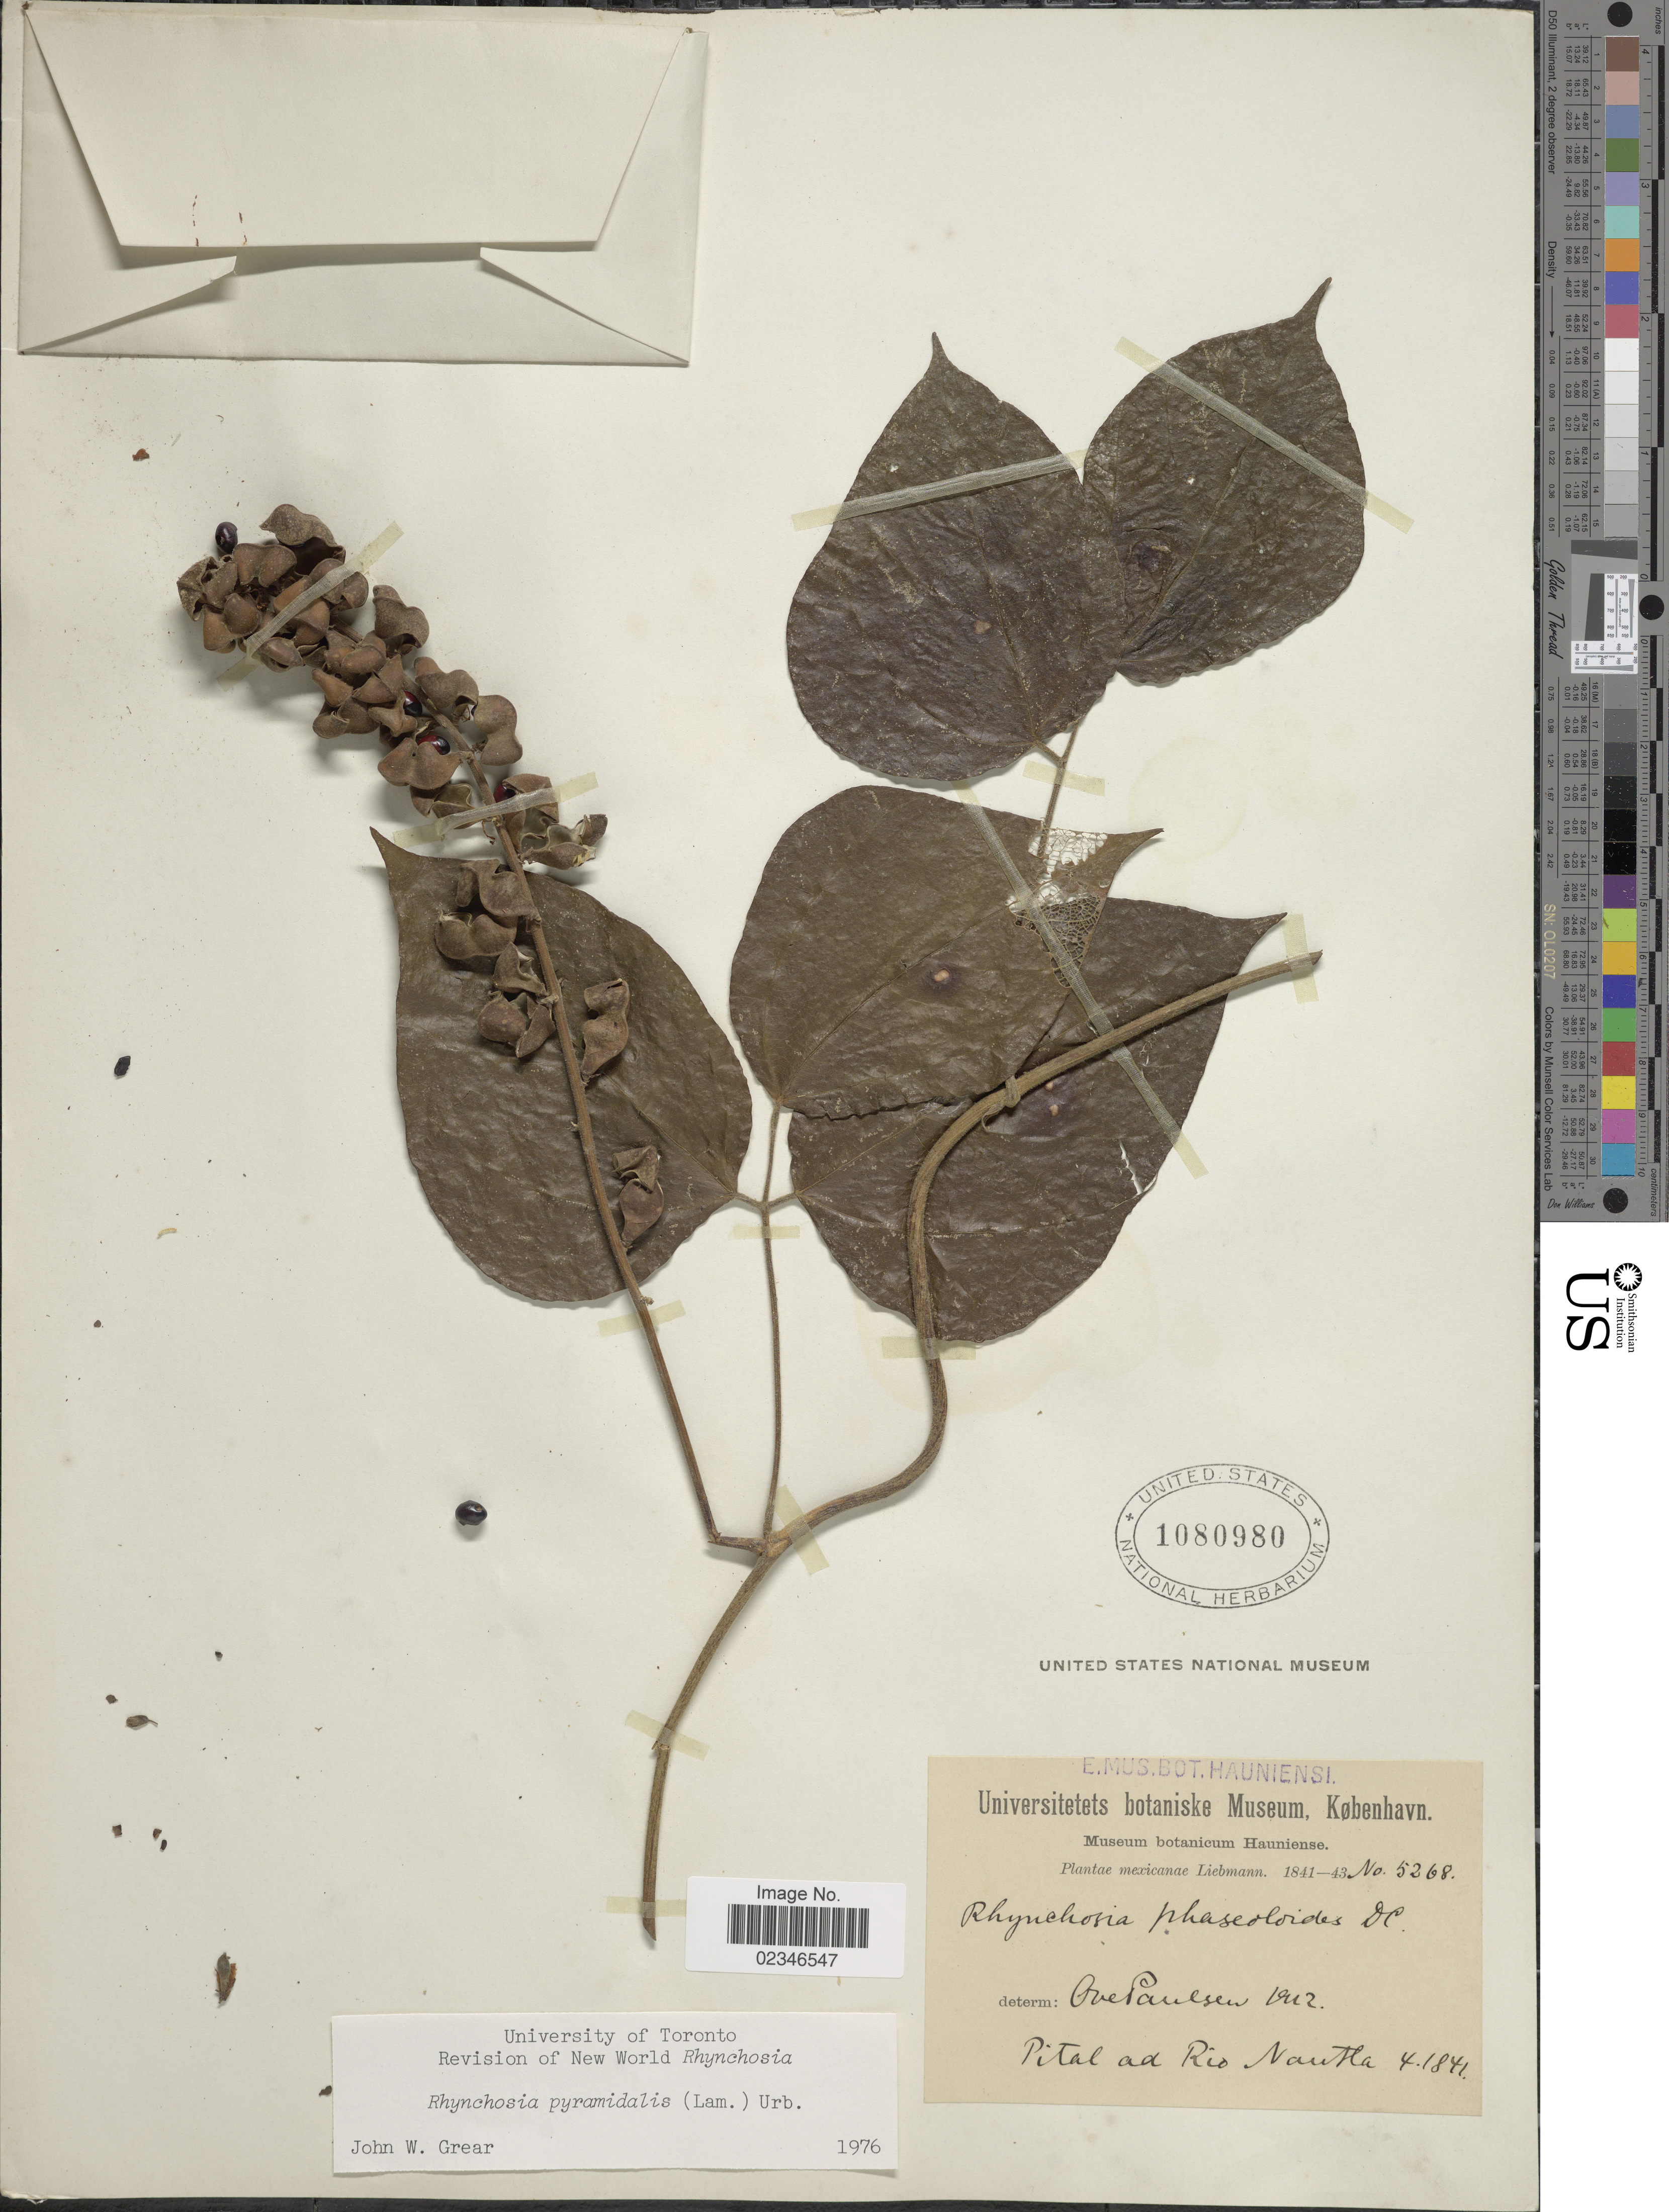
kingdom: Plantae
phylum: Tracheophyta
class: Magnoliopsida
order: Fabales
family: Fabaceae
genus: Rhynchosia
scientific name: Rhynchosia pyramidalis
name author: (Lam.) Urb.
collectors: Liebmann, --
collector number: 5268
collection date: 1841-04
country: Mexico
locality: Pital ad Rio Nausta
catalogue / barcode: US 1080980